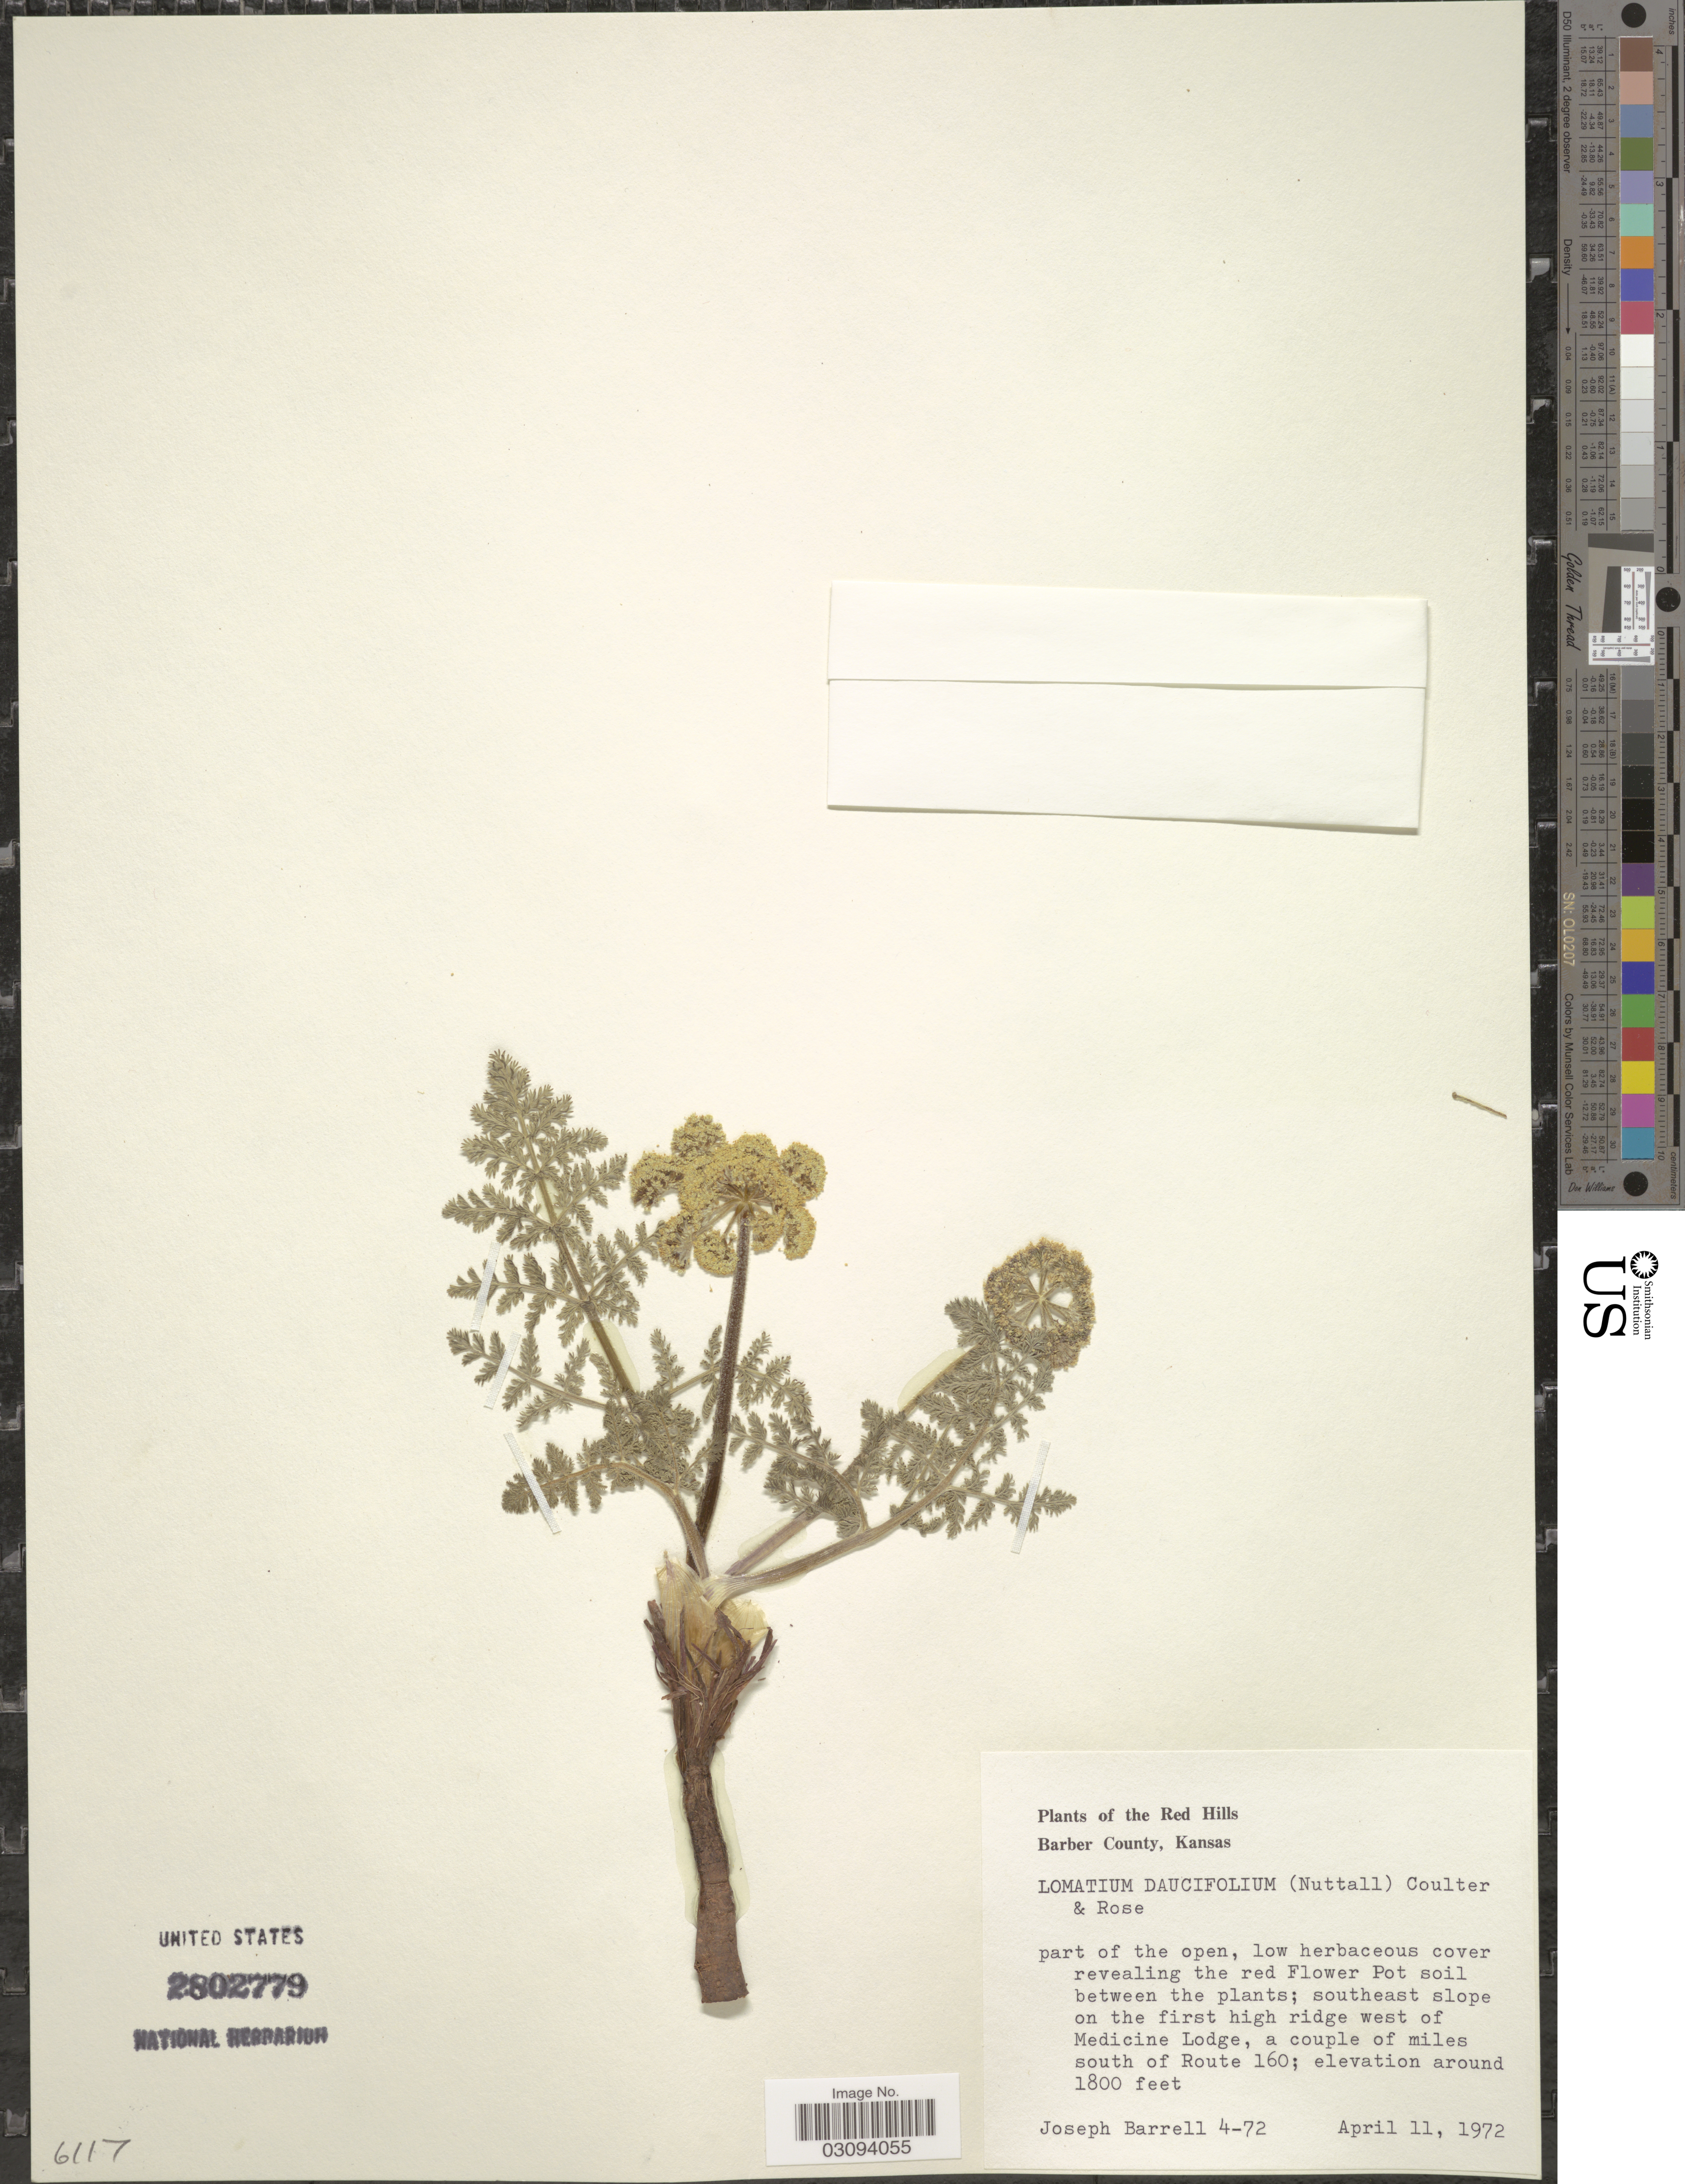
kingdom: Plantae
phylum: Tracheophyta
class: Magnoliopsida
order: Apiales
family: Apiaceae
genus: Lomatium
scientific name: Lomatium foeniculaceum subsp. daucifolium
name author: (Torr. & A. Gray) W.L. Theob.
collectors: J. Barrell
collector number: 4-72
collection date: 1972-04-11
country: United States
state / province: Kansas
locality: Red Hills. Barber County. Southeast slope on the first high ridge west of Medicine Lodge, a couple of miles south of Route 160.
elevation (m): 549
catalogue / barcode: US 2802779